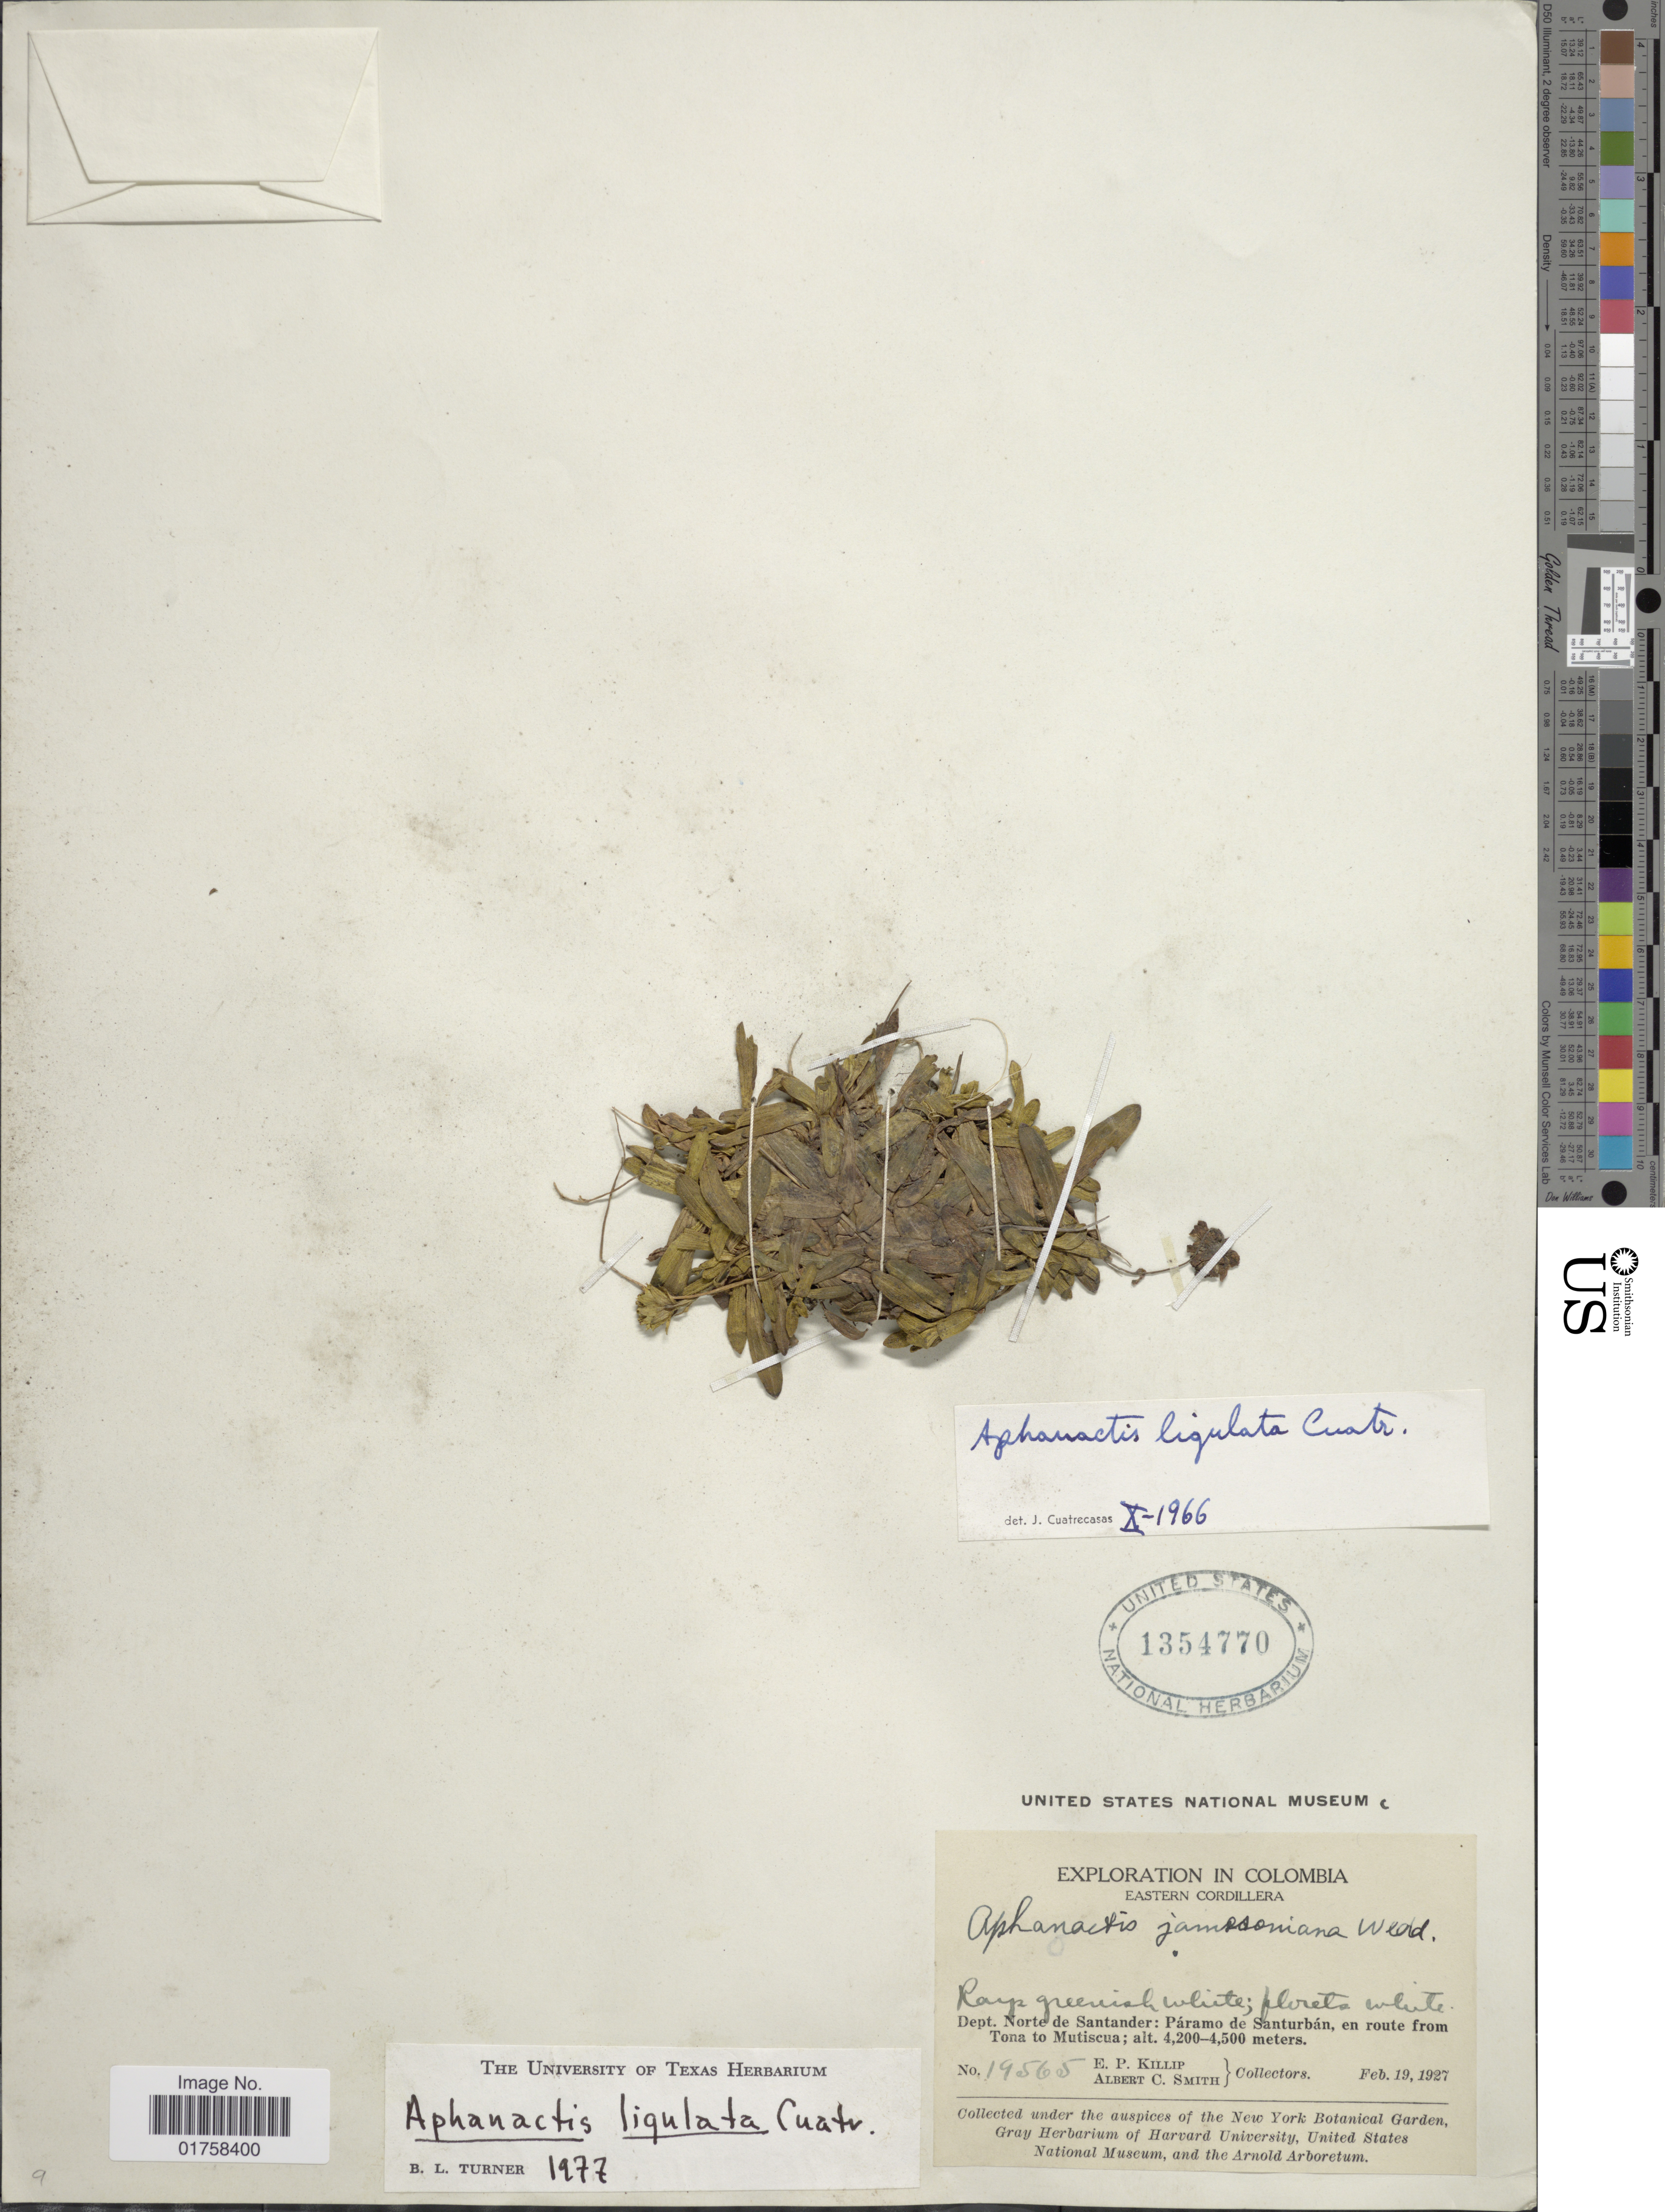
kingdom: Plantae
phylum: Tracheophyta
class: Magnoliopsida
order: Asterales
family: Asteraceae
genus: Aphanactis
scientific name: Aphanactis ligulata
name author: Cuatrec.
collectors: E. P. Killip & A. C. Smith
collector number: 19565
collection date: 1927-02-19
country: Colombia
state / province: Norte de Santander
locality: Dept. Norte de Santander: Paramo de Santurban, en route from Tona to Mutiscua. Eastern Cordillera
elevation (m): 4200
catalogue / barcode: US 1354770